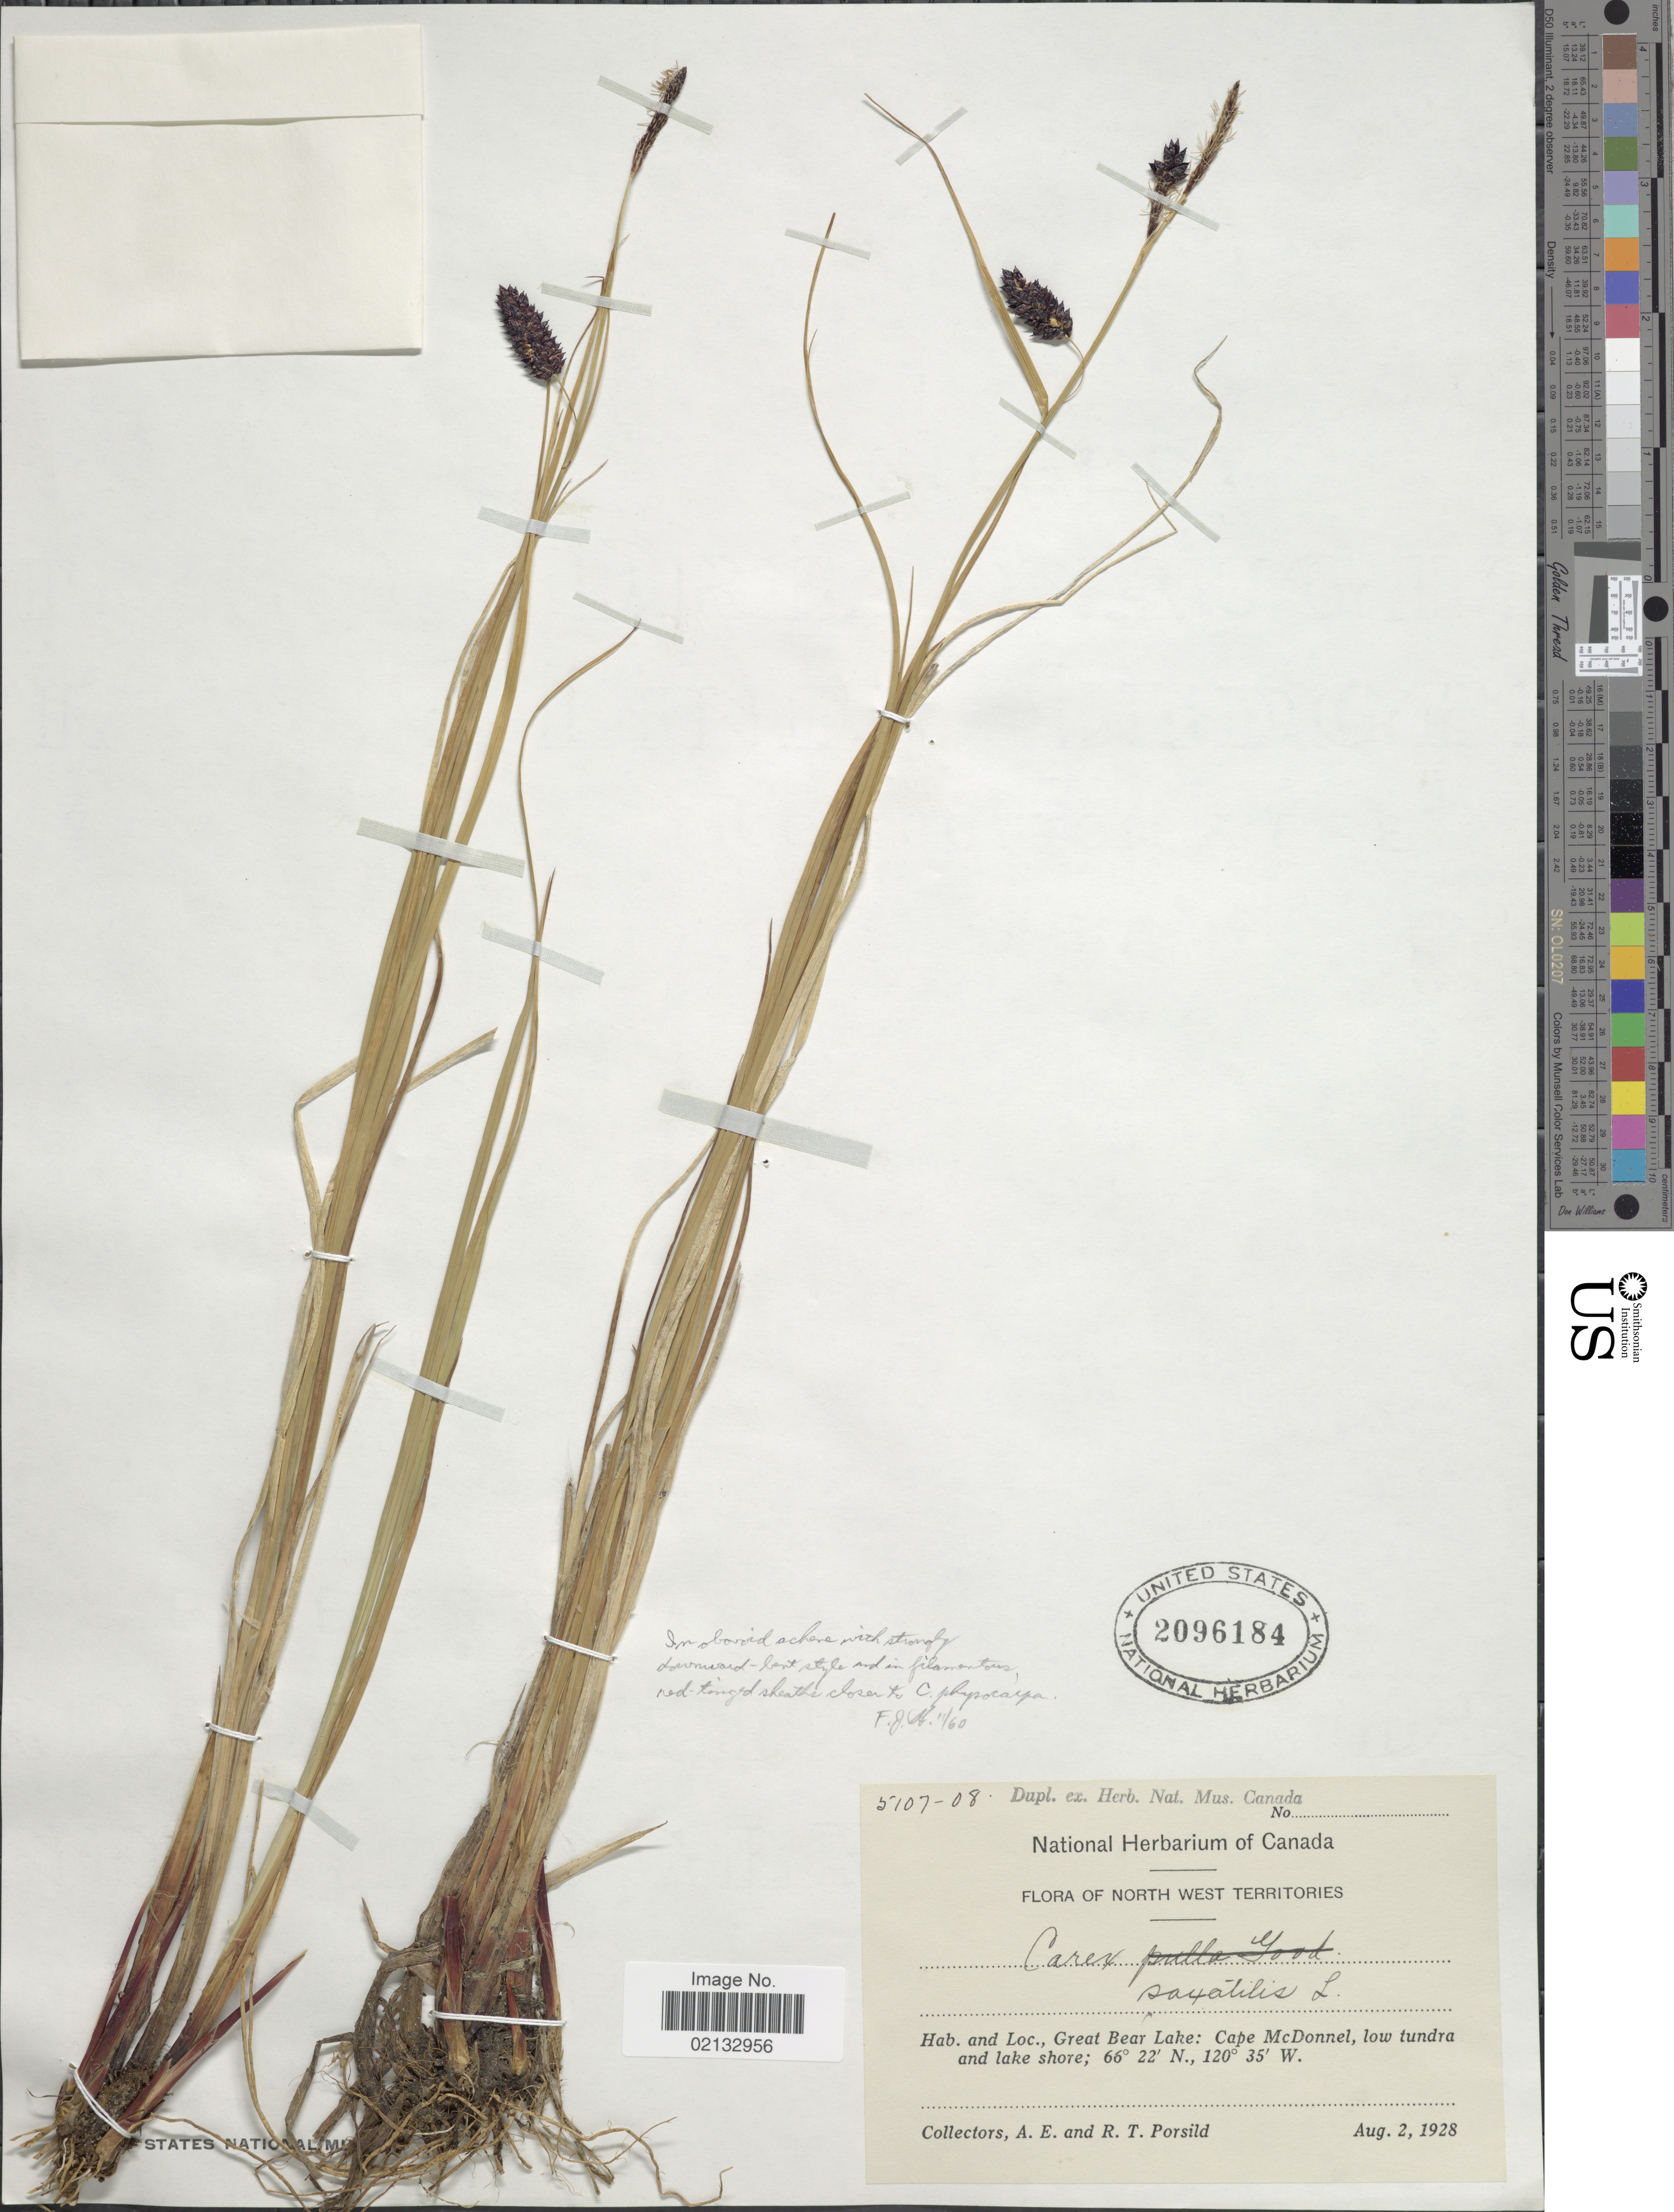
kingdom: Plantae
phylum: Tracheophyta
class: Liliopsida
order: Poales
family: Cyperaceae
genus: Carex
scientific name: Carex saxatilis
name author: L.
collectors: A. E. Porsild & R. T. Porsild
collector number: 5107-08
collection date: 1928-08-02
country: Canada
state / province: Northwest Territories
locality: North West Territories. Great Bear Lake: Cape McDonnel, low tundra and lake shore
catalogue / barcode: US 2096184